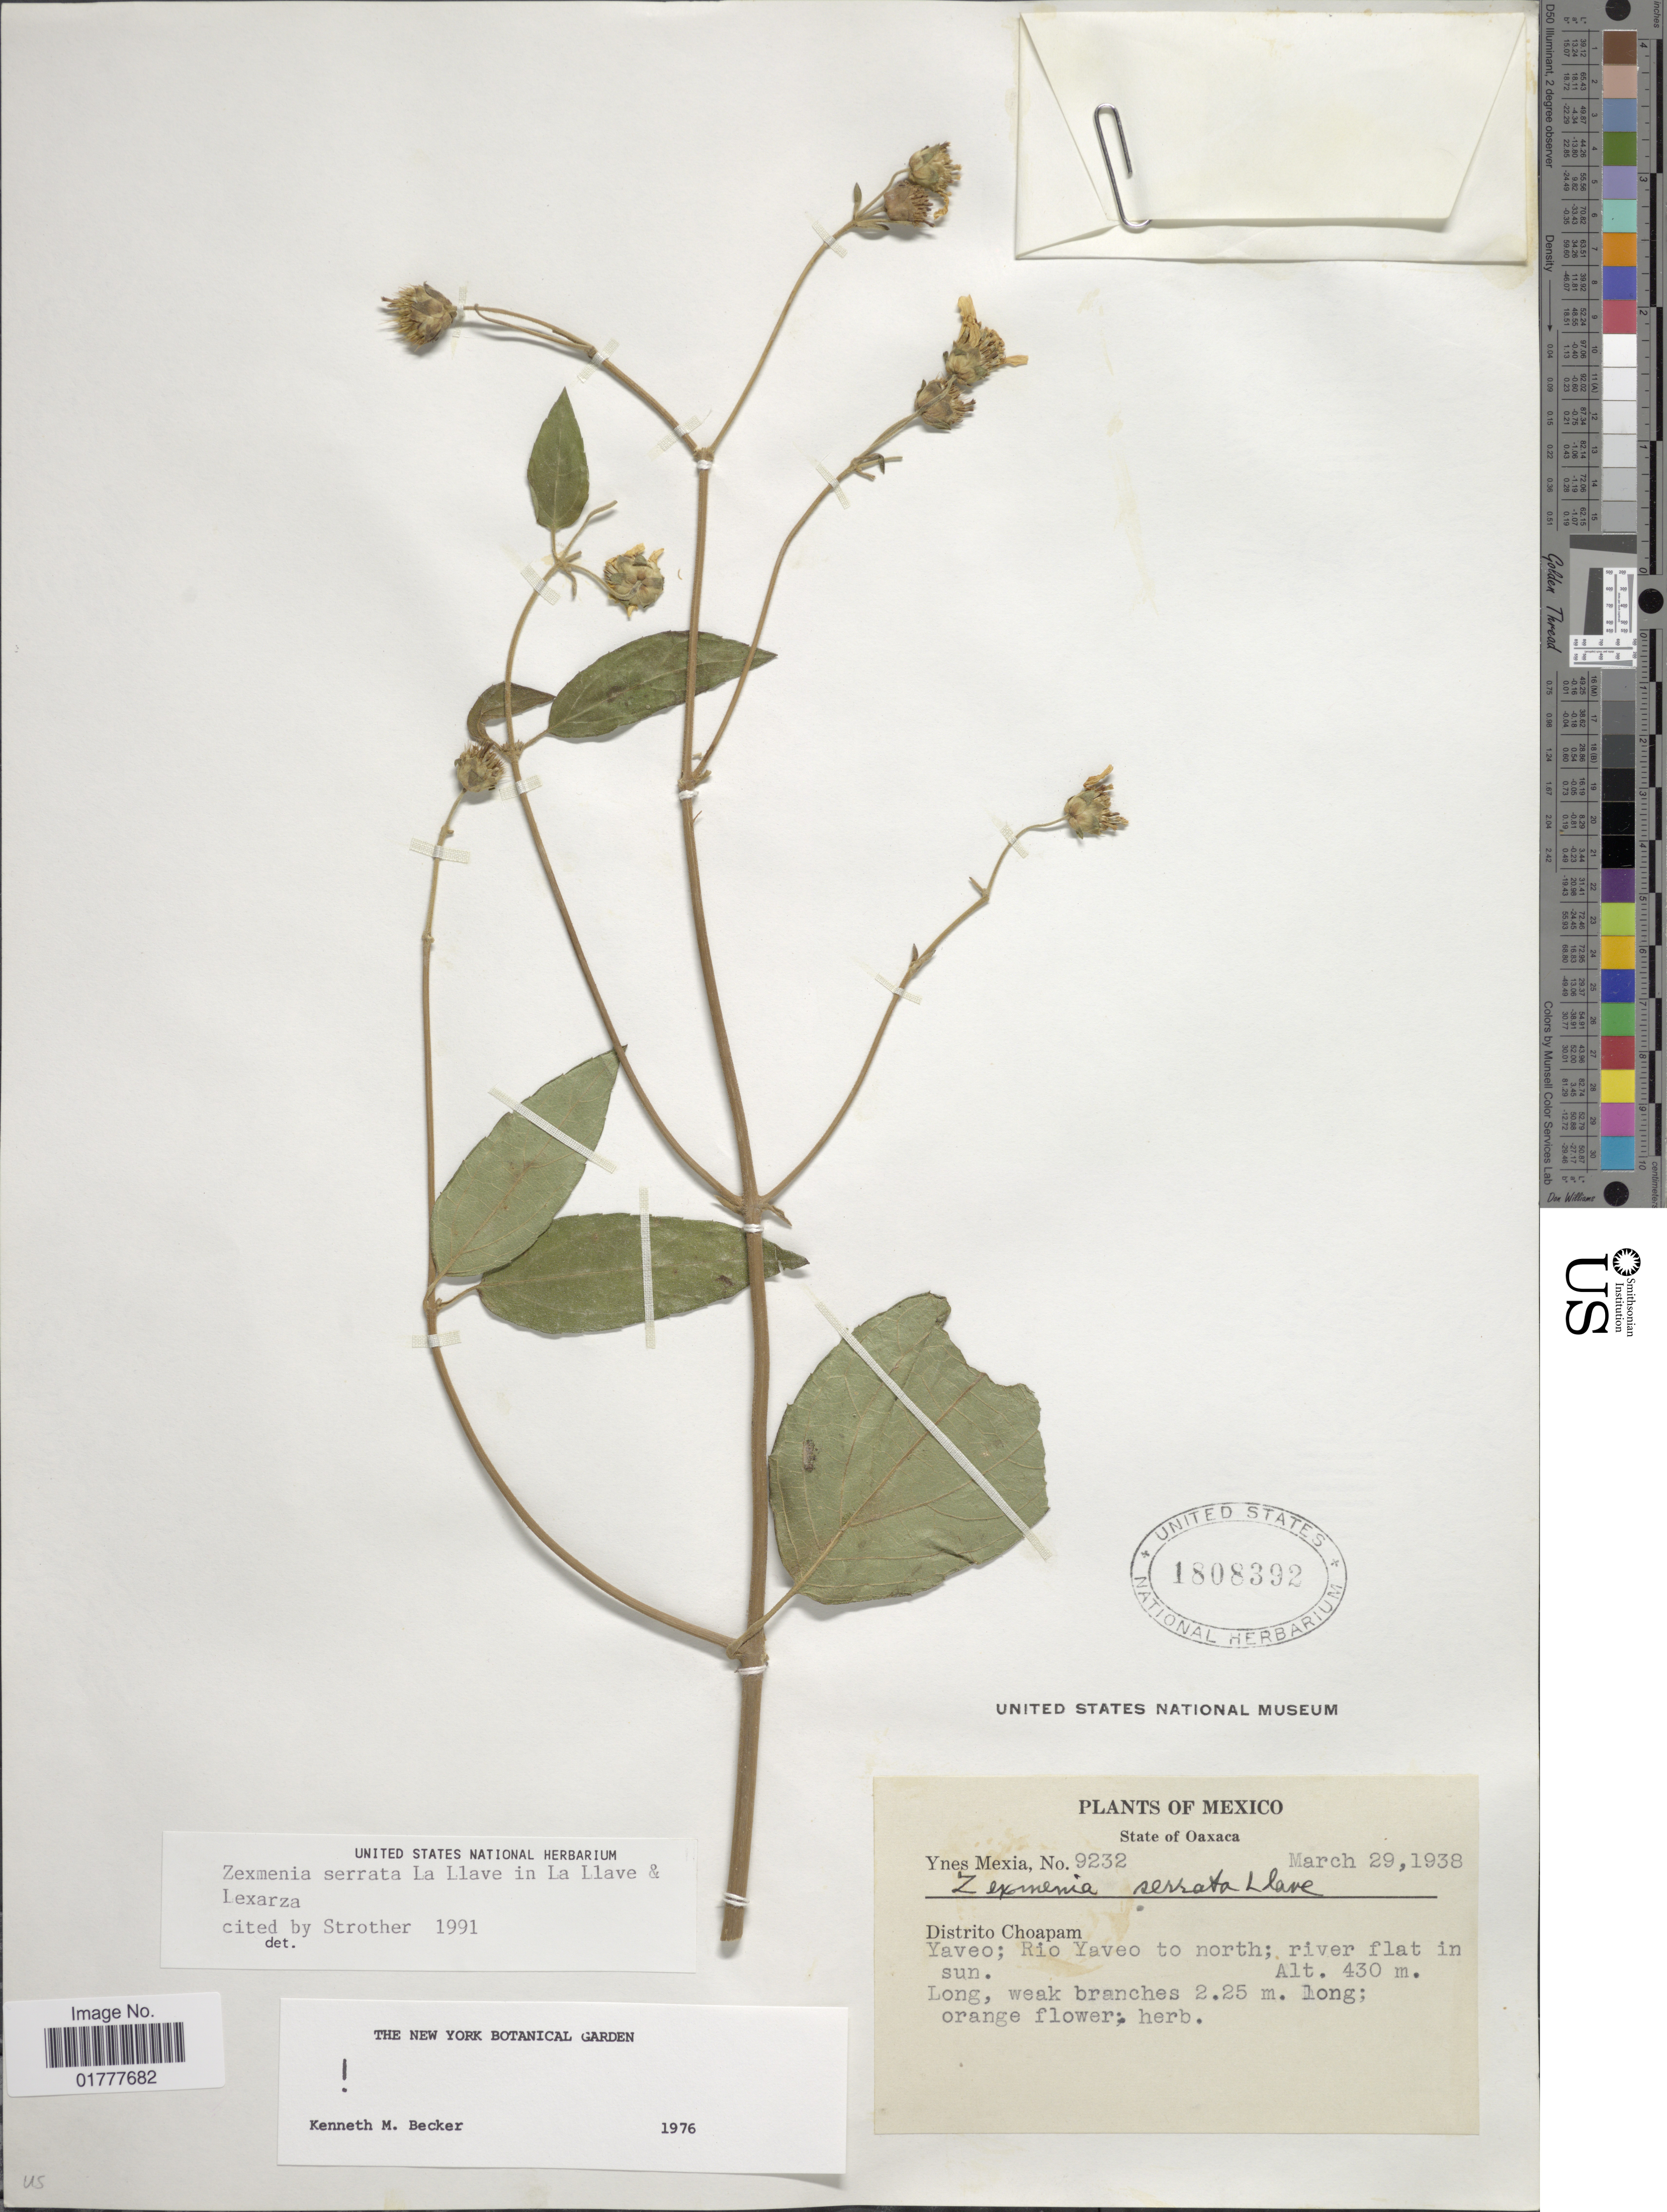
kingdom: Plantae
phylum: Tracheophyta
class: Magnoliopsida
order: Asterales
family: Asteraceae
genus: Zexmenia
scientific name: Zexmenia serrata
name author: La Llave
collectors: Y. Mexia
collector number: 9232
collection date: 1938-03-29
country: Mexico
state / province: Oaxaca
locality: Mexico . Distrito Choapam. Yaveo; Rio Yaveo to north; river flat in sun.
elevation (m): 430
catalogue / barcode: US 1808392